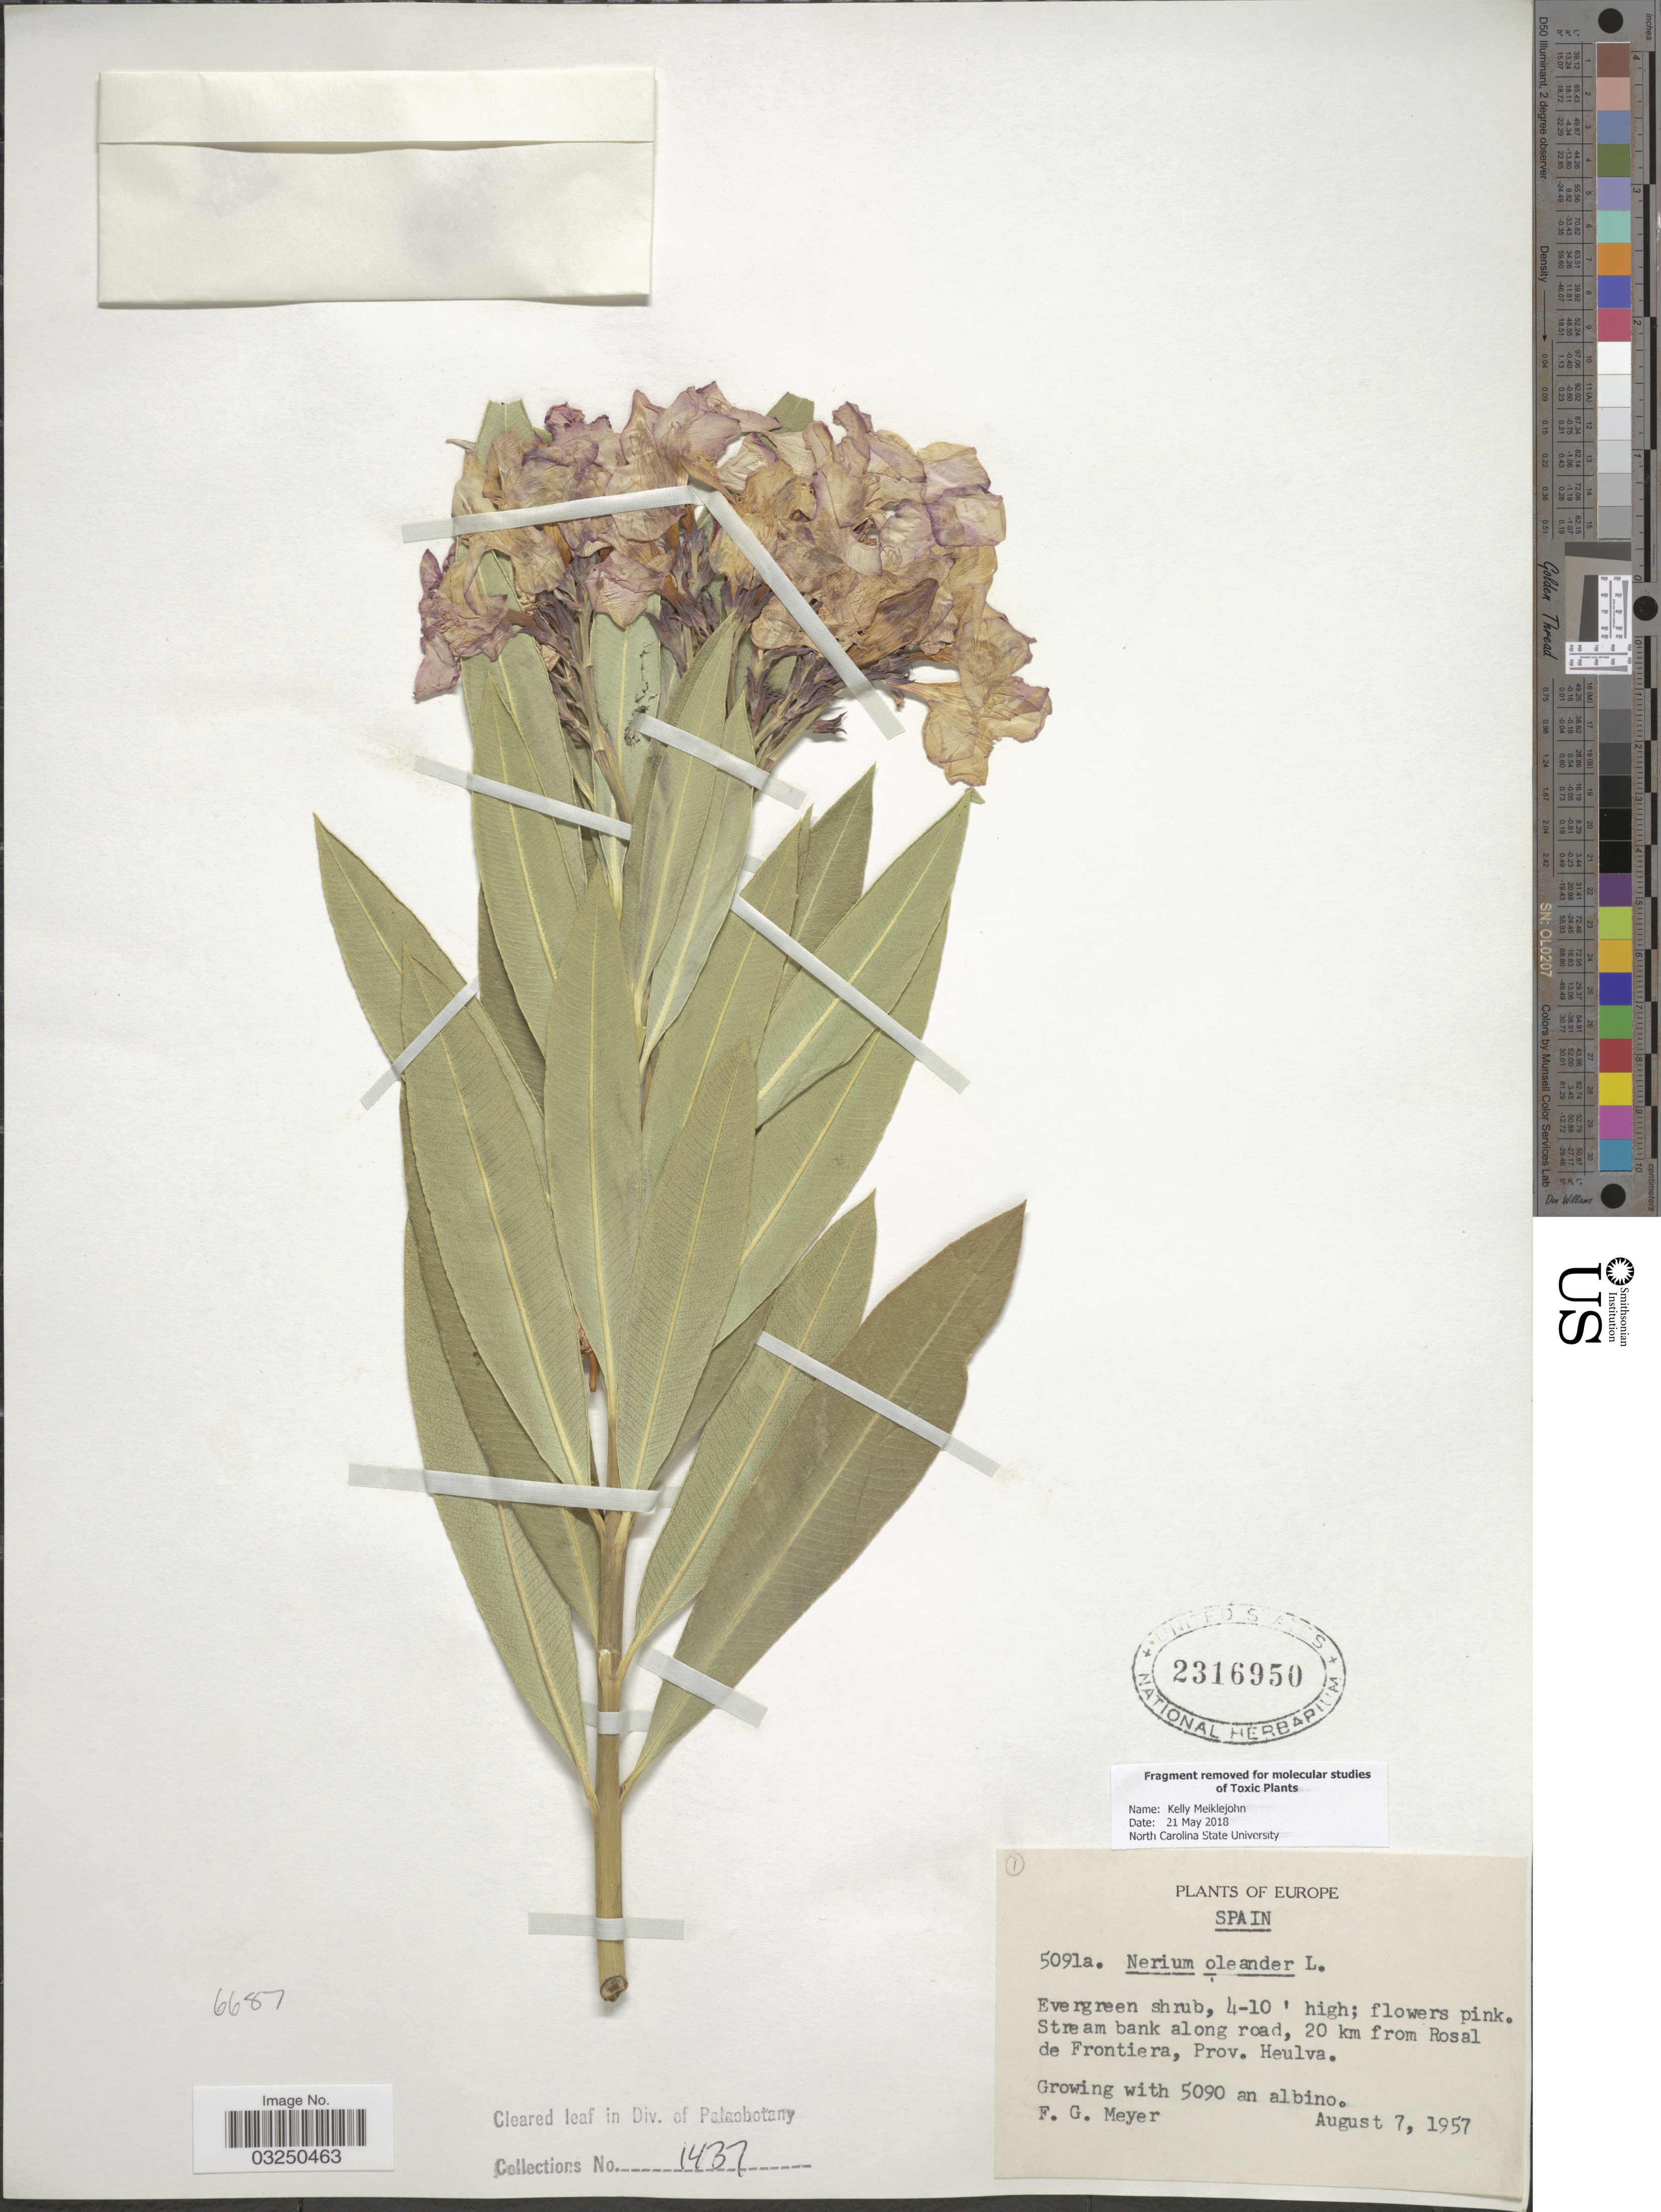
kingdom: Plantae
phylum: Tracheophyta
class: Magnoliopsida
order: Gentianales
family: Apocynaceae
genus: Nerium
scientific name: Nerium oleander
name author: L.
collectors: F. G. Meyer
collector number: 5091a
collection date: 1957-08-07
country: Spain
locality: Stream bank along road, 20 km from Rosal de Frontiera, Prov. Heulva.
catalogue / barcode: US 2316950